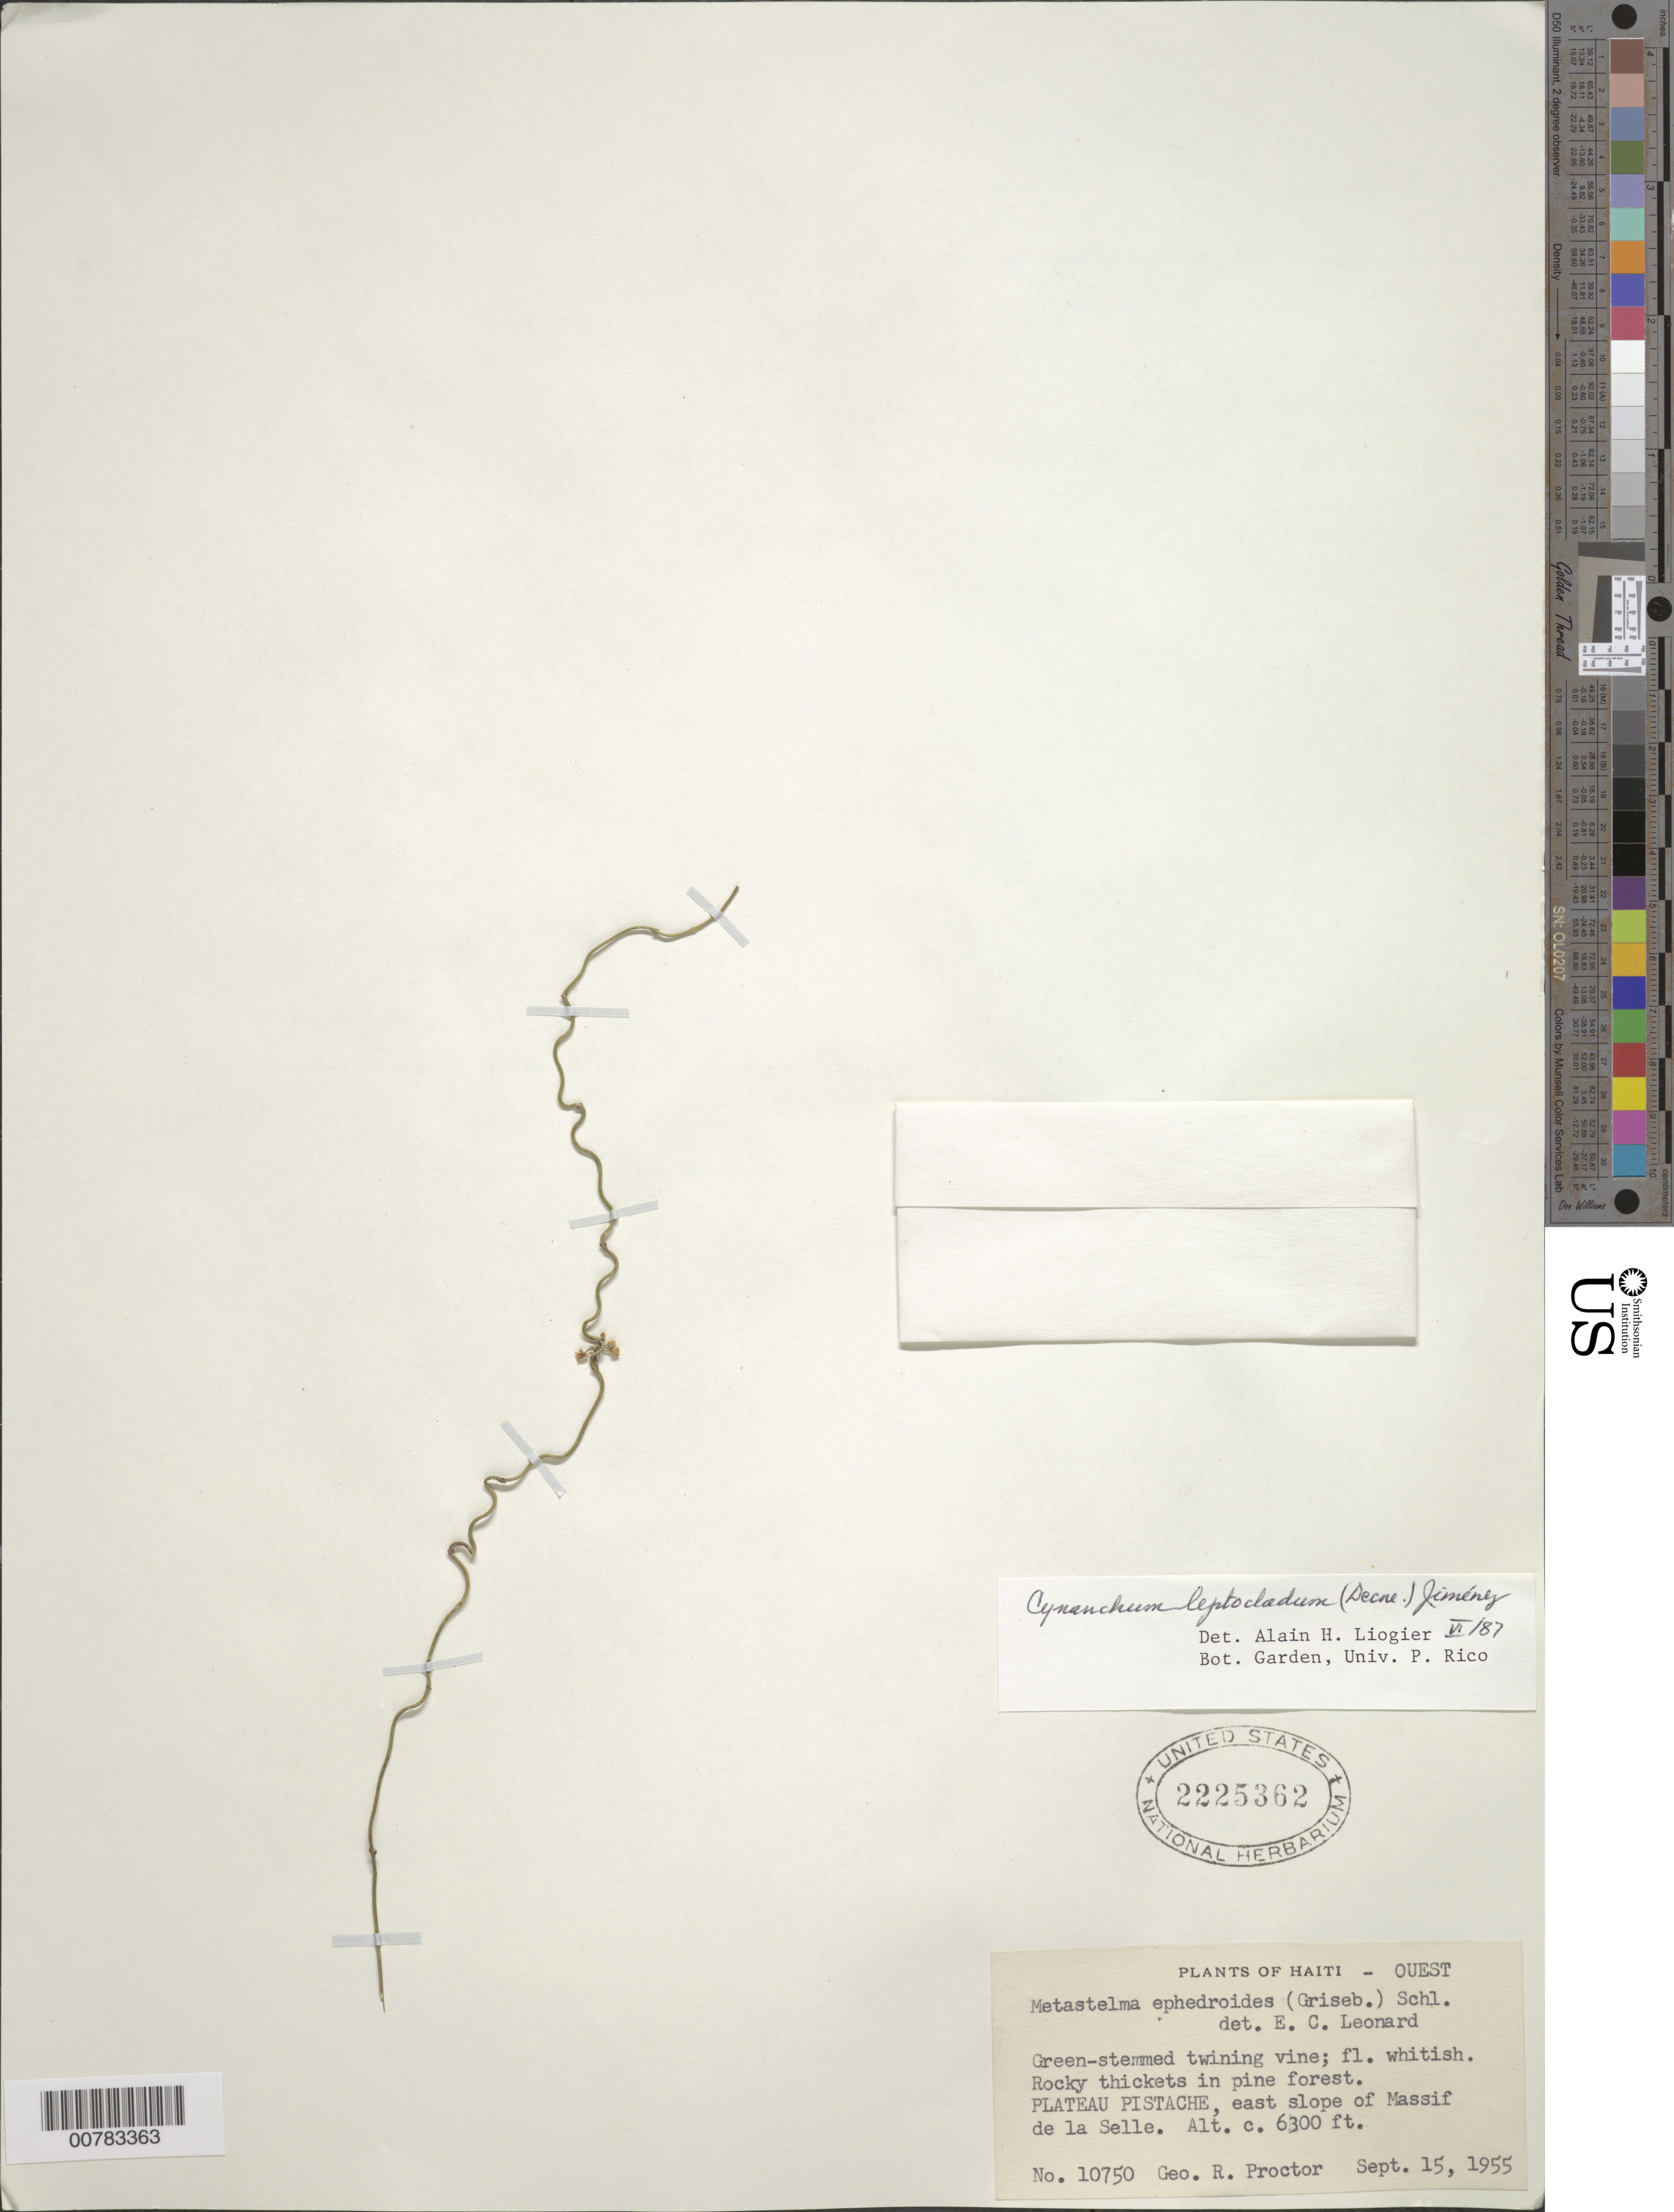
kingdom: Plantae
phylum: Tracheophyta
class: Magnoliopsida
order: Gentianales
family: Apocynaceae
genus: Metastelma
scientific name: Metastelma leptocladum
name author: (Decne.) Schltr.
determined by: Liogier, Alain H.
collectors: G. R. Proctor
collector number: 10750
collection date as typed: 15 Sep 1955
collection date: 1955-09-15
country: Haiti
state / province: Ouest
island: Hispaniola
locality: Plateau Pistache, east slope of Massif de la Selle.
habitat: Rocky thickets in pine forest.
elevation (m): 1920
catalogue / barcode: US 2225362